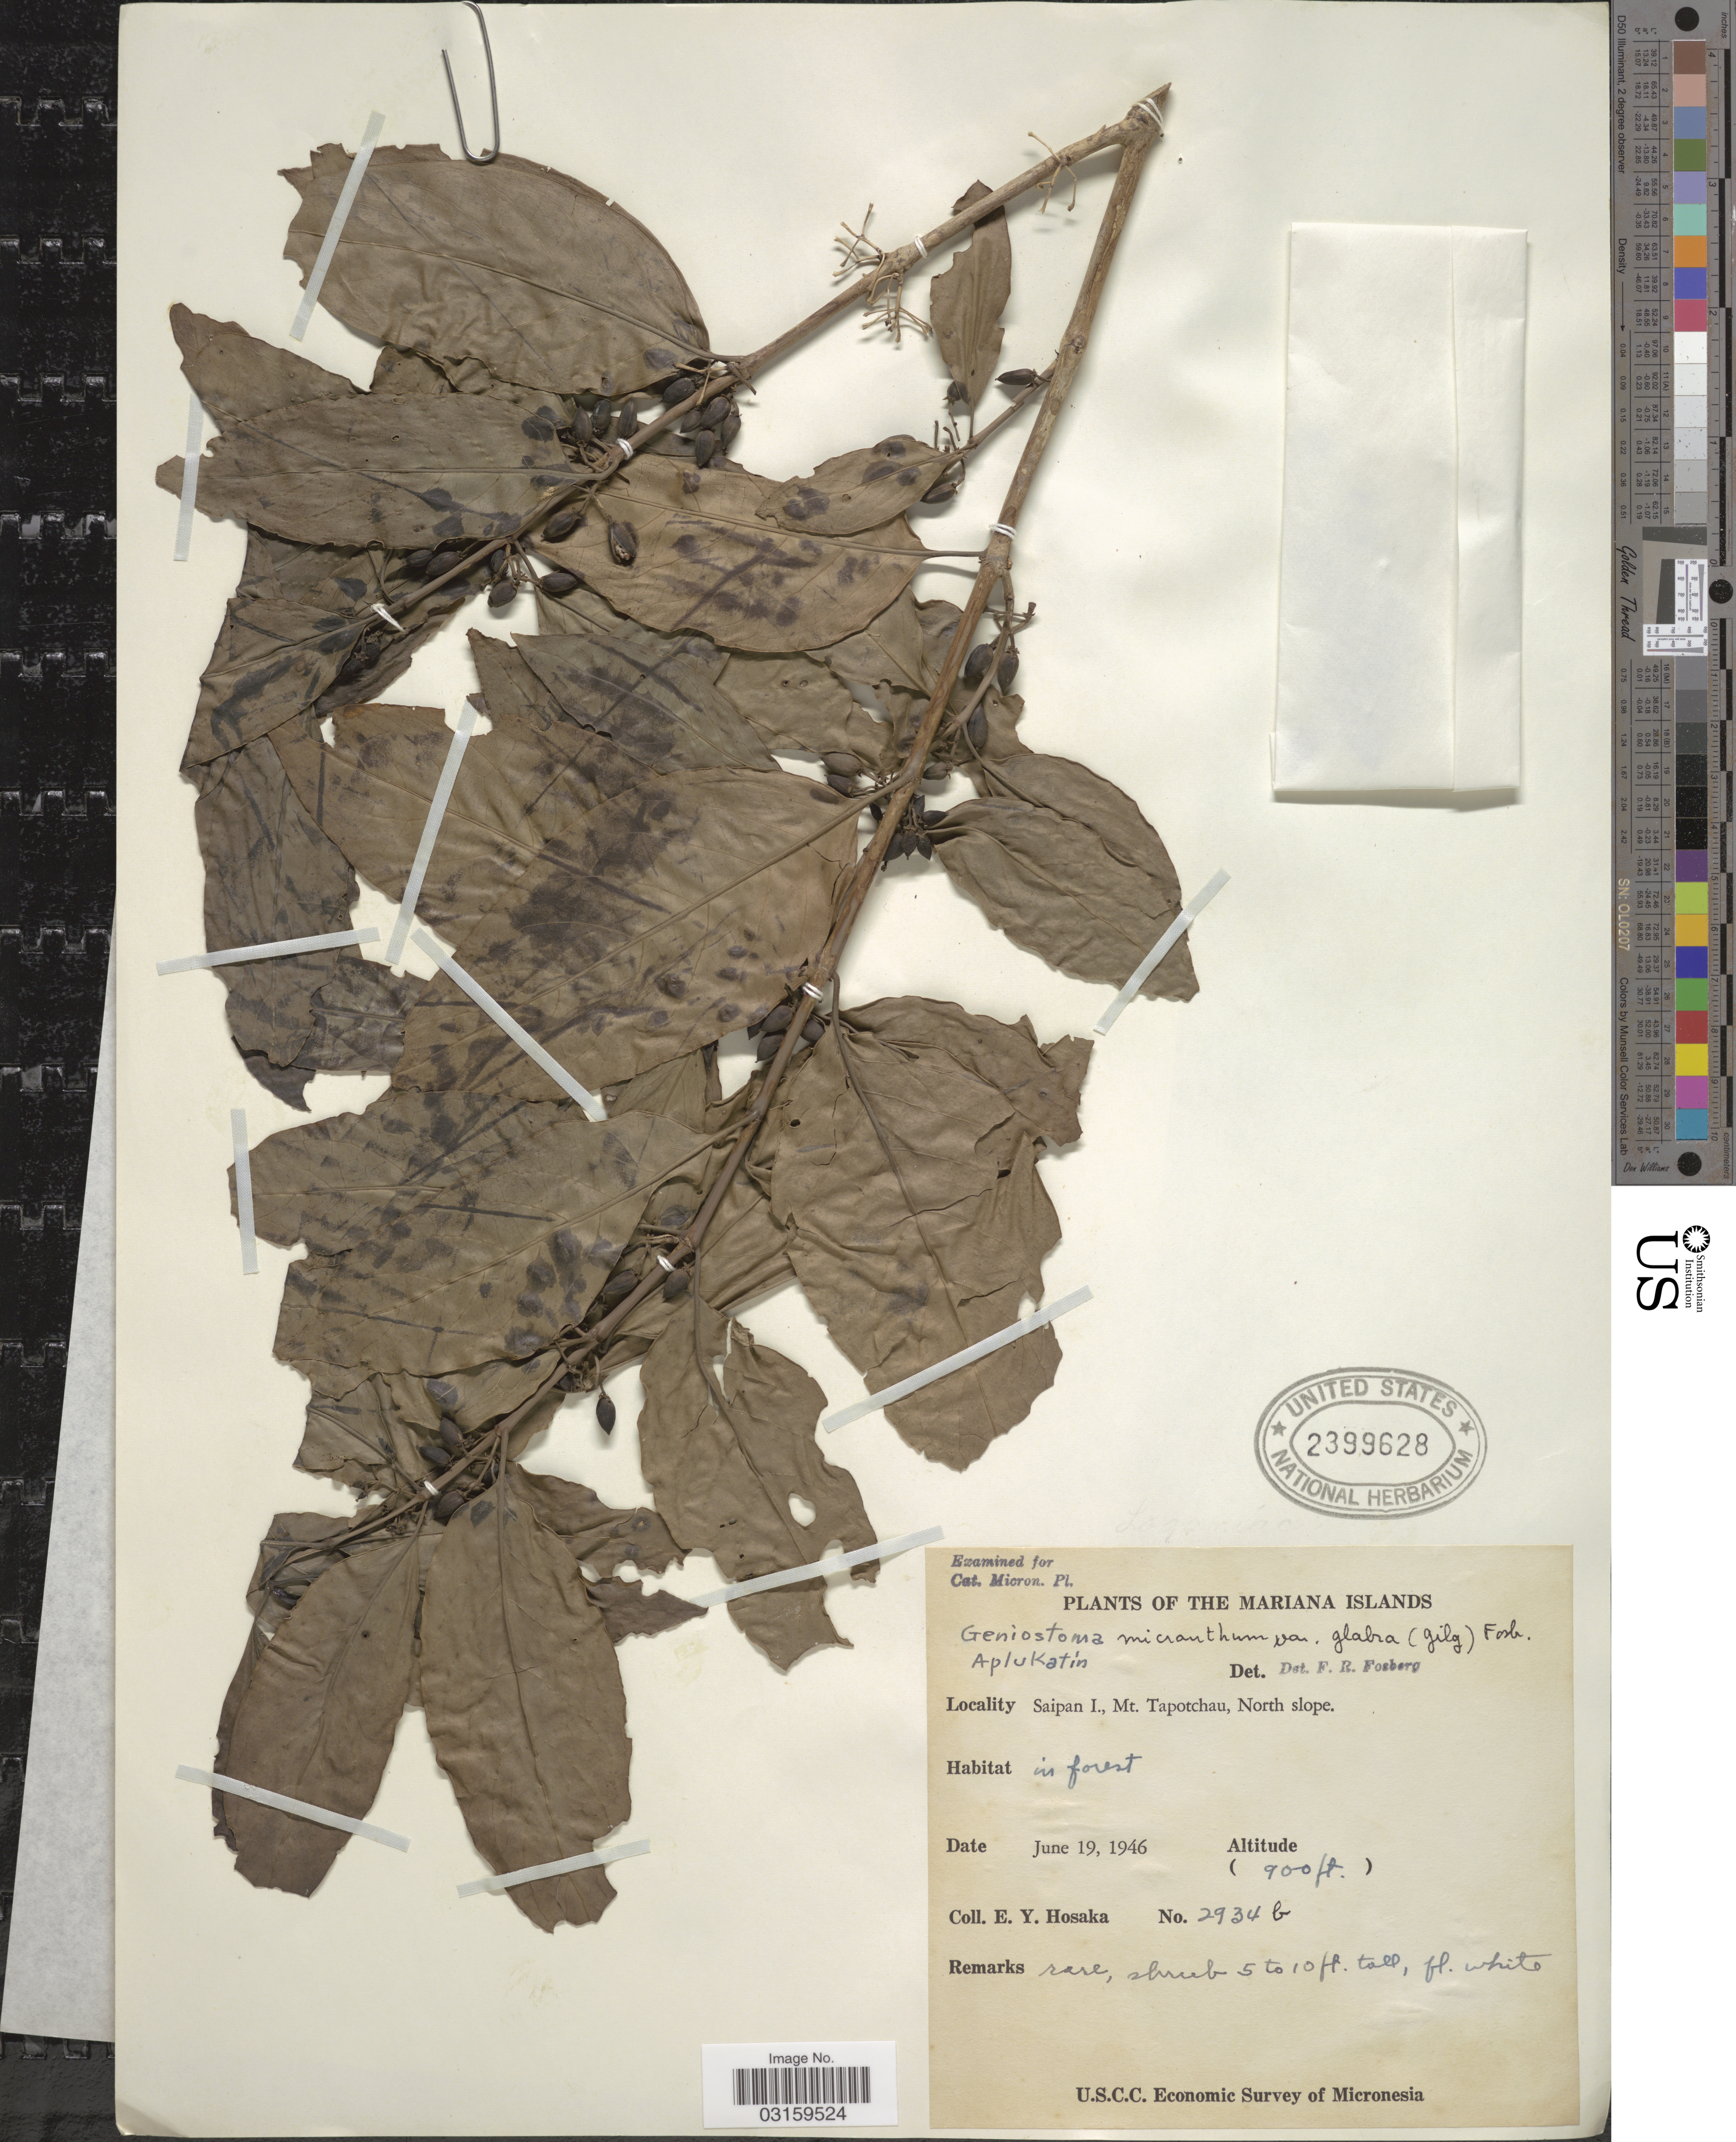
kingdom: Plantae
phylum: Tracheophyta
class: Magnoliopsida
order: Gentianales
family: Loganiaceae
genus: Geniostoma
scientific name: Geniostoma rupestre var. glaberrimum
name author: J.R. Forst. & G. Forst.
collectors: E. Y. Hosaka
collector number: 2934b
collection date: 1946-06-19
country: Northern Mariana Islands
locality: Mariana Islands. Saipan I., Mt. Tapotchau, North slope.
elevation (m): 274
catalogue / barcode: US 2399628